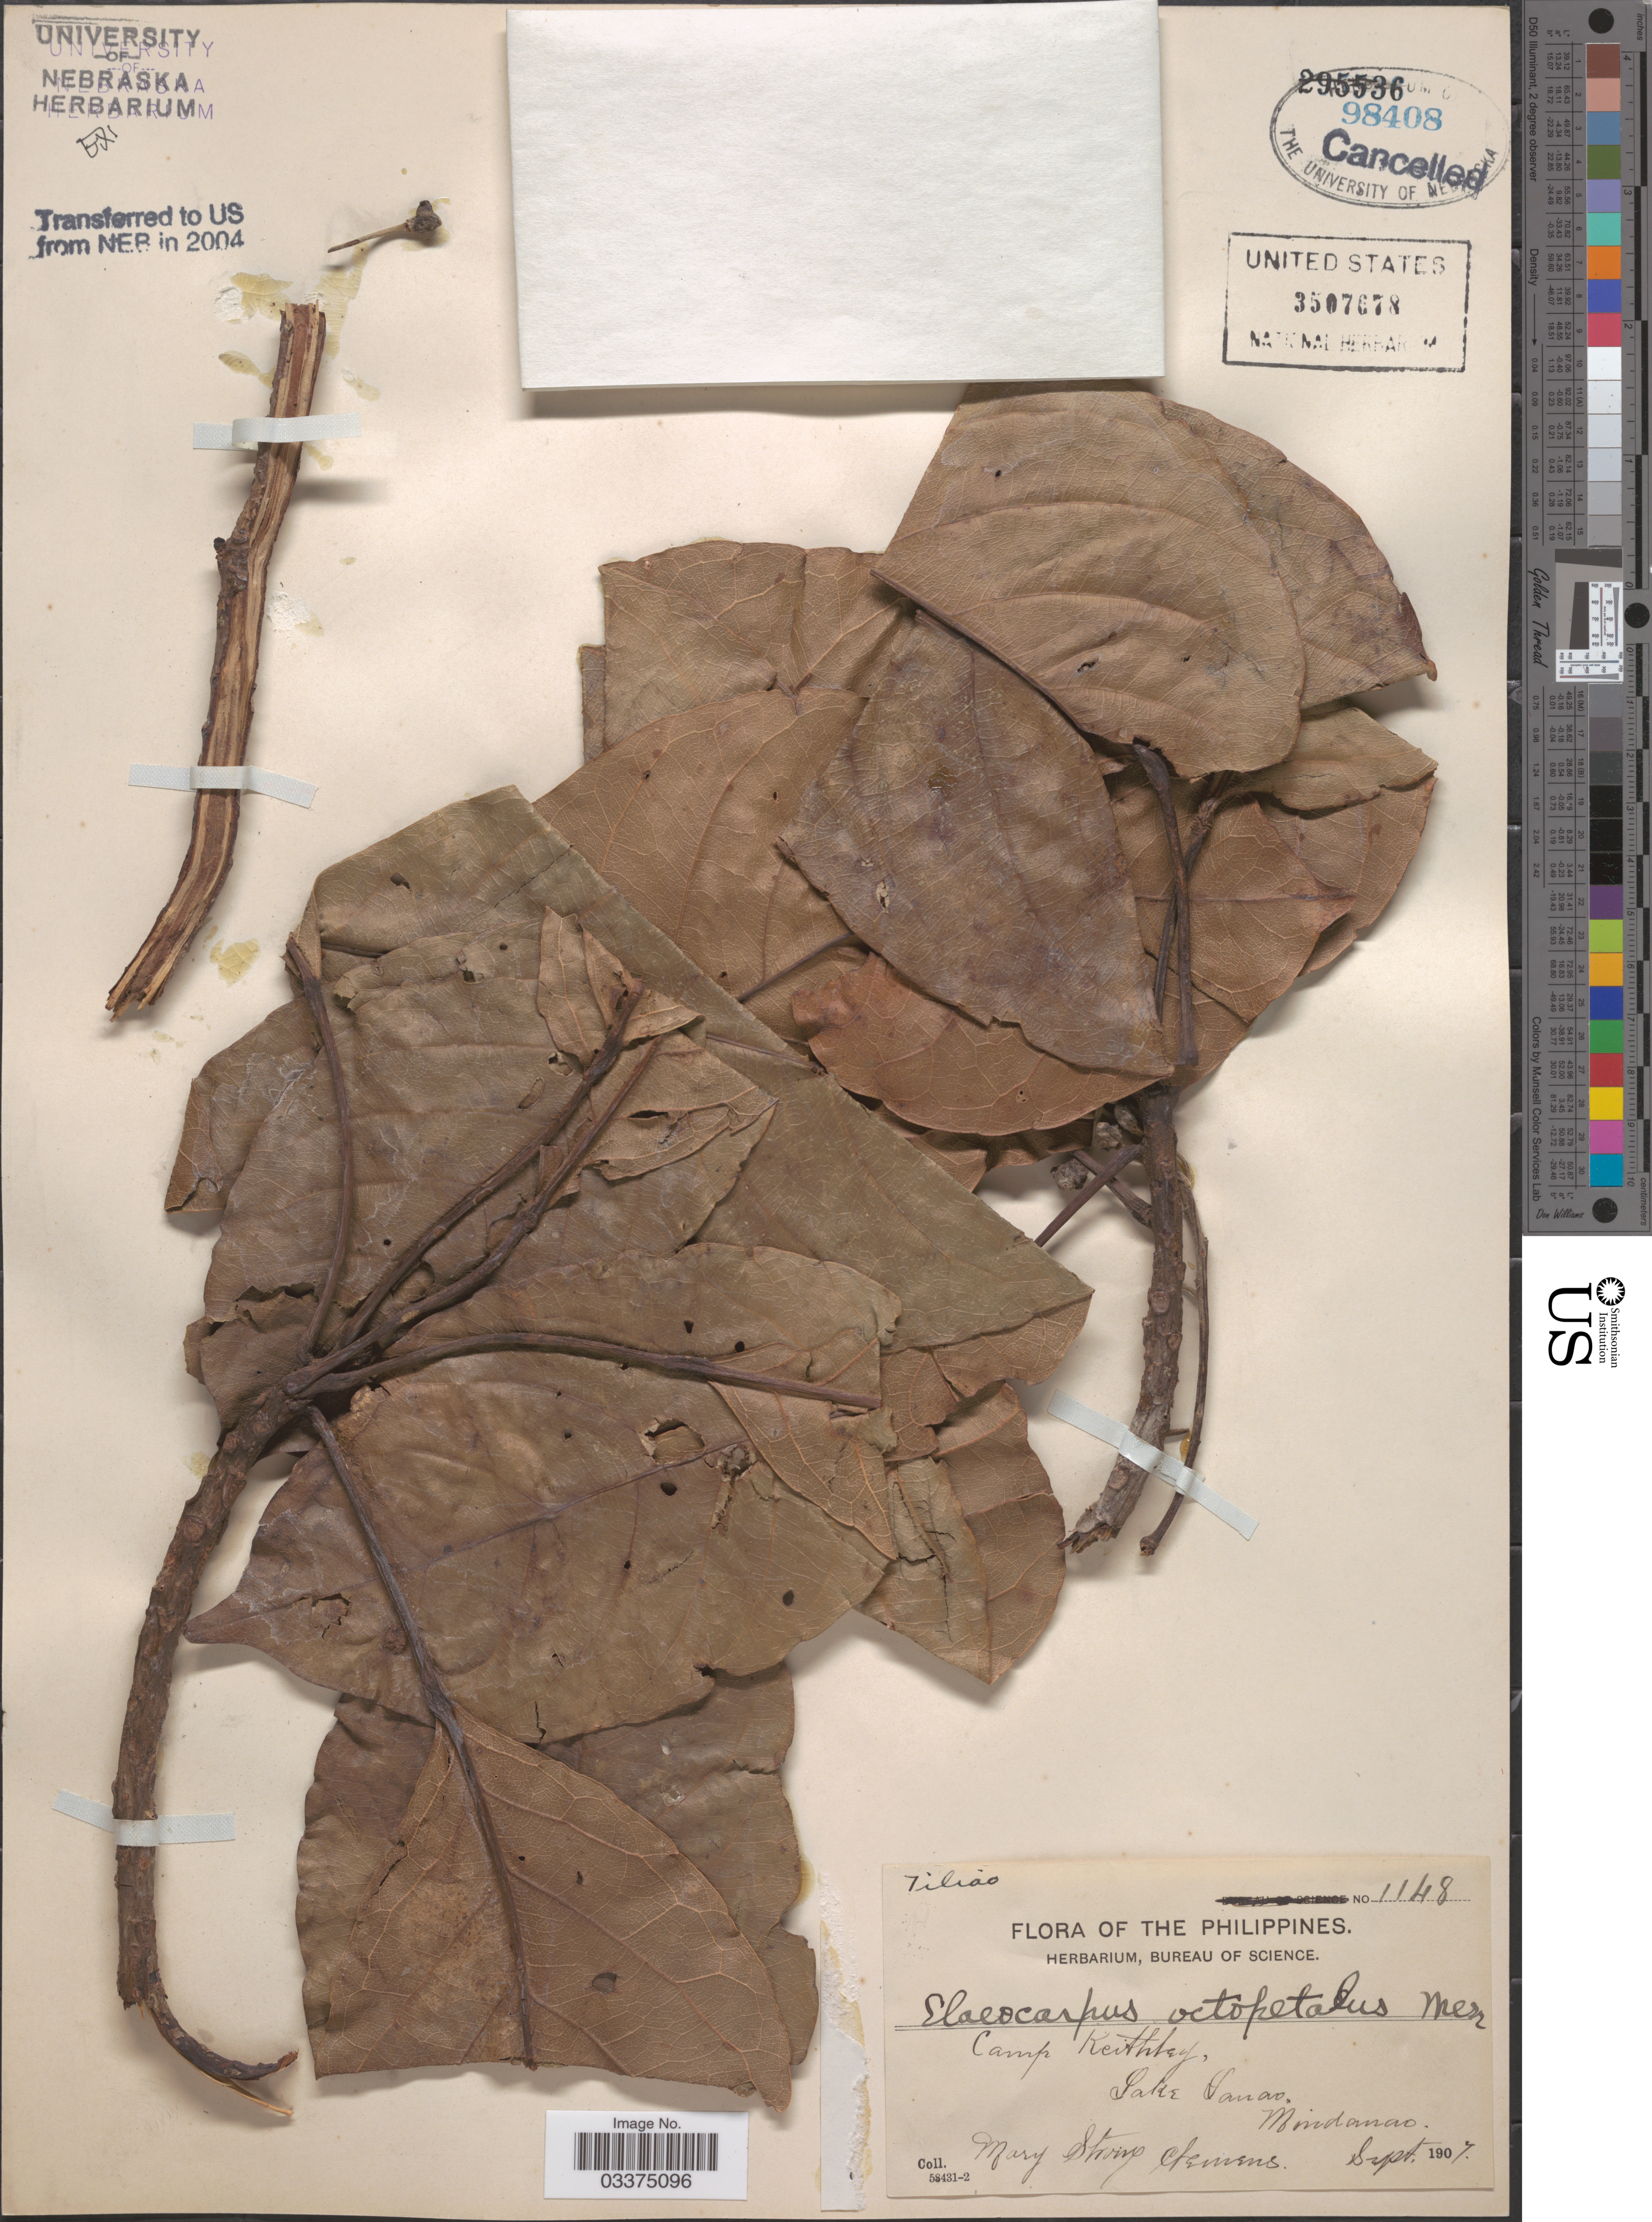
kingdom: Plantae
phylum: Tracheophyta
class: Magnoliopsida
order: Oxalidales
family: Elaeocarpaceae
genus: Elaeocarpus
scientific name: Elaeocarpus octopetalus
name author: Merr.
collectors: M. S. Clemens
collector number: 1148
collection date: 1907-09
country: Philippines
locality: Camp Keithley, Lake Lanao. Mindanao.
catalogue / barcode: US 3507678